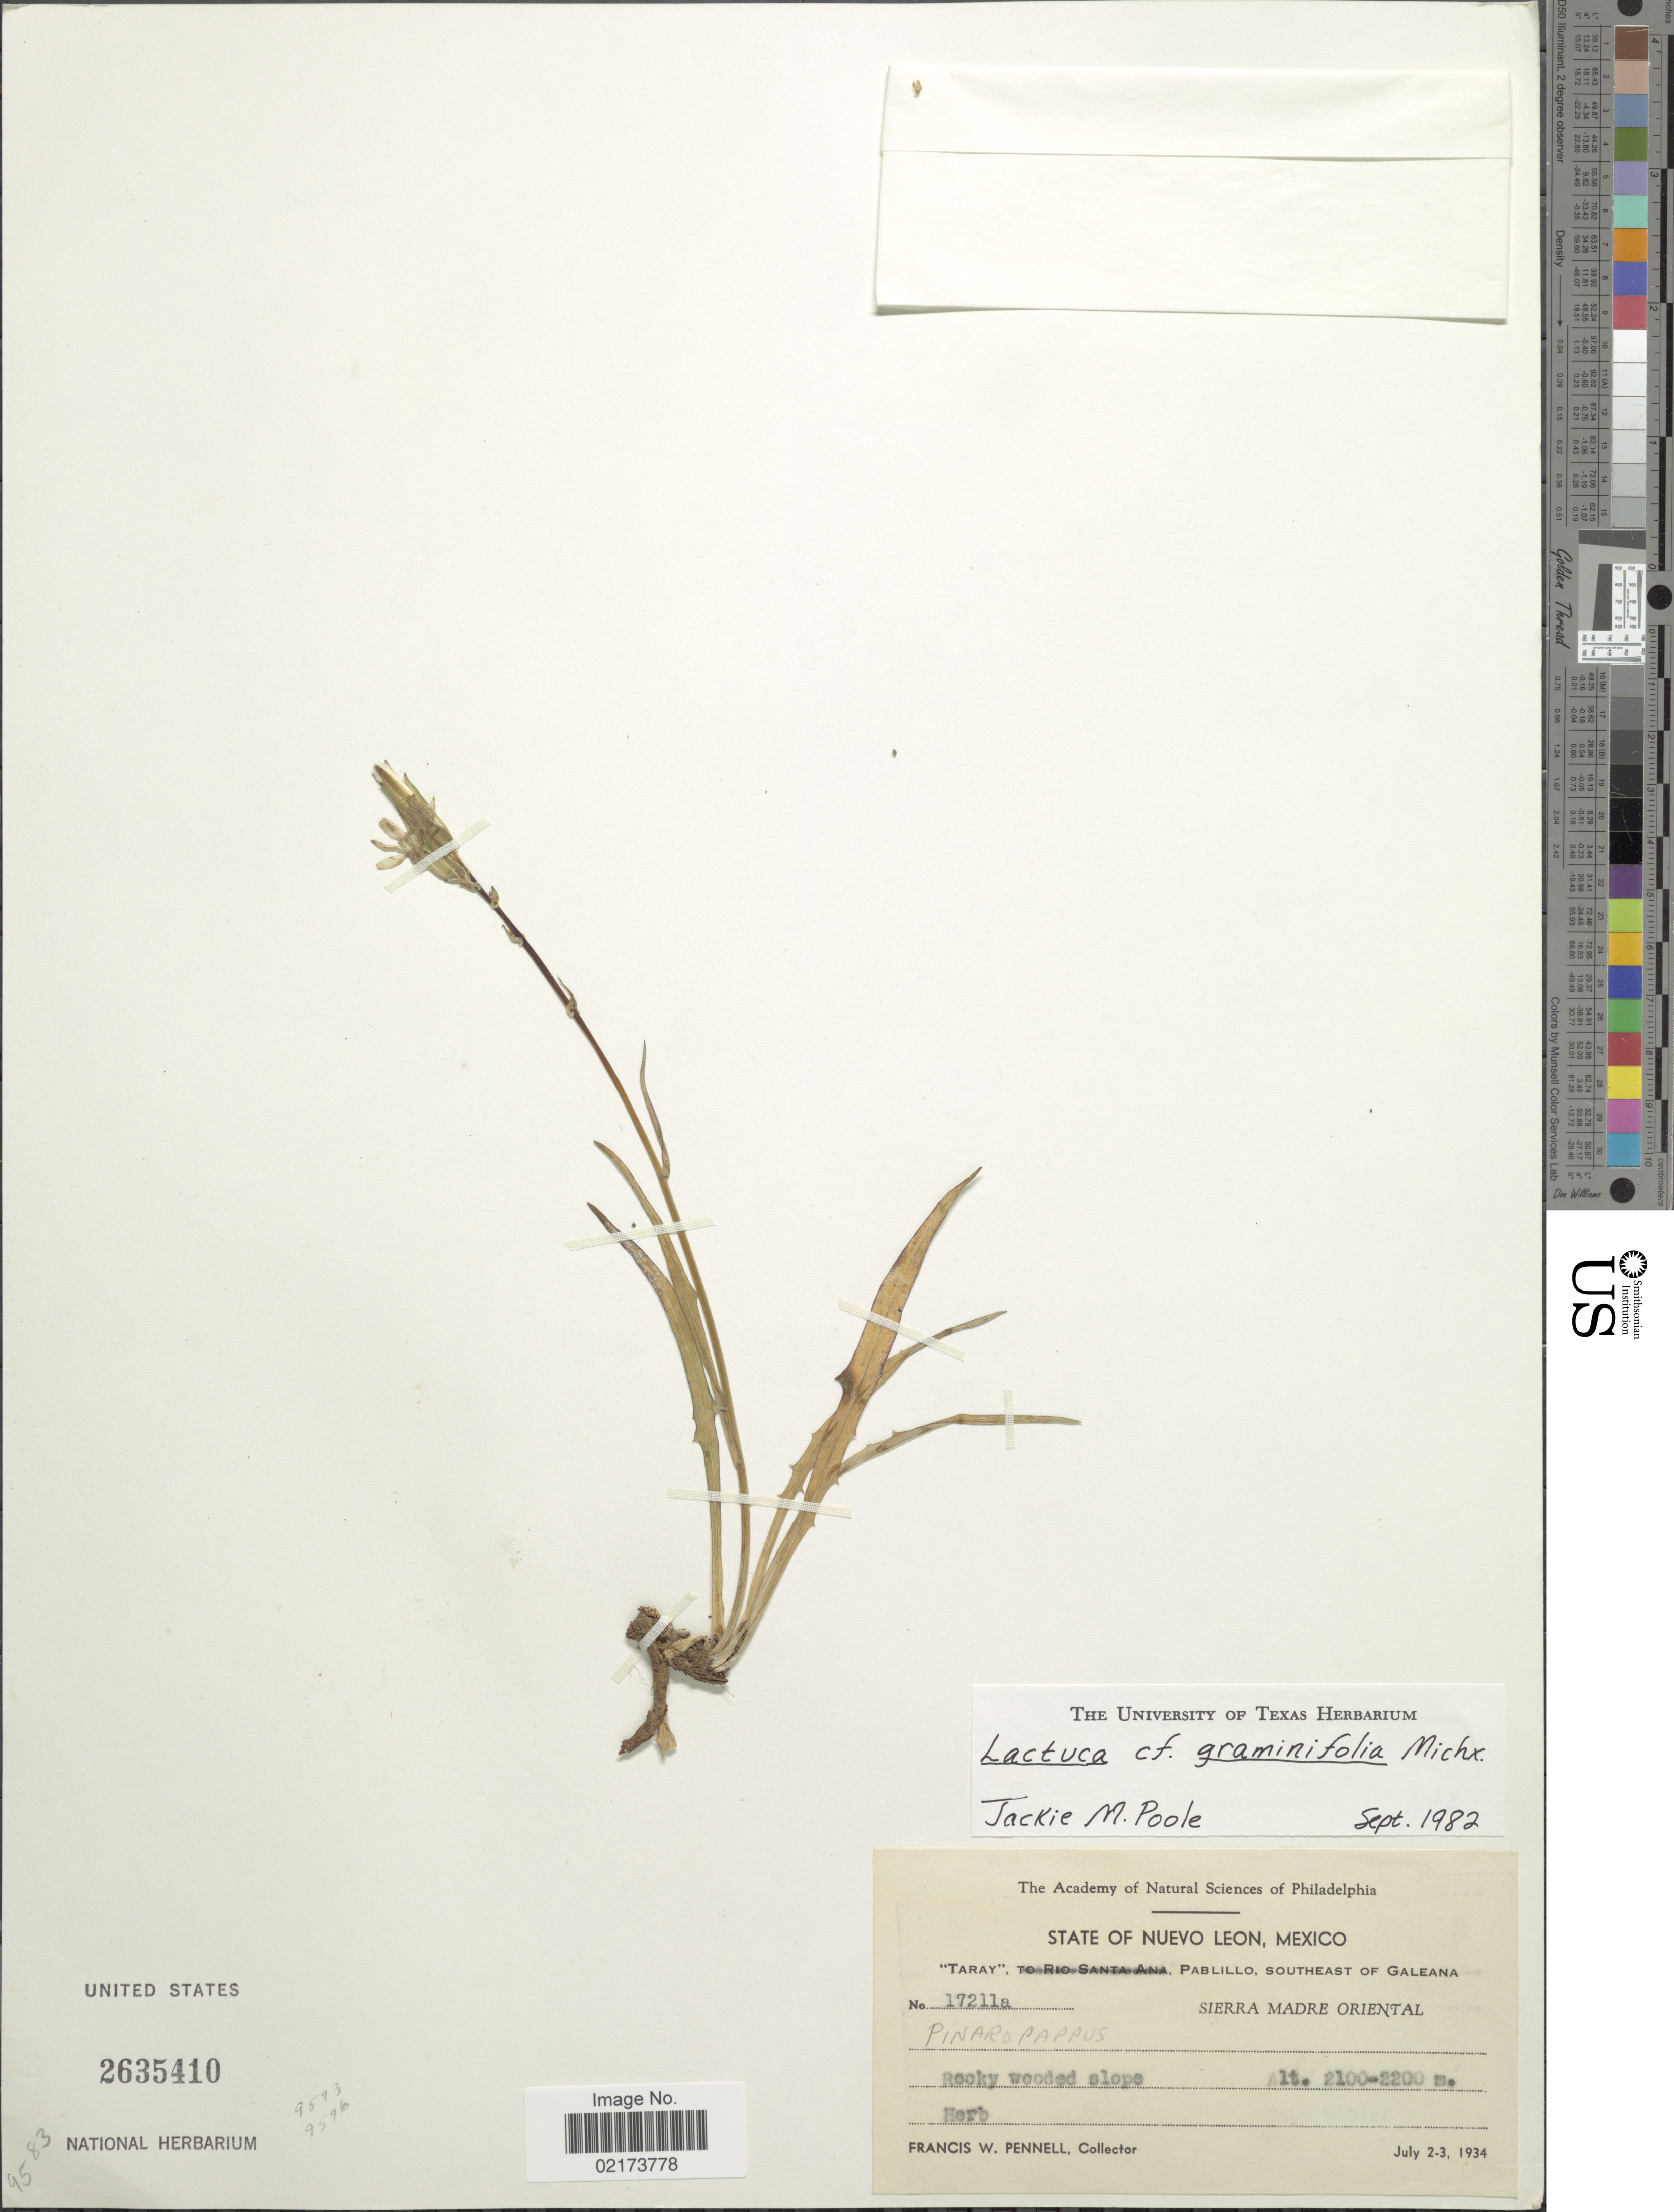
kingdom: Plantae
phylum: Tracheophyta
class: Magnoliopsida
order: Asterales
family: Asteraceae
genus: Lactuca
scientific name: Lactuca graminifolia var. mexicana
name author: McVaugh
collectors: F. W. Pennell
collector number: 17211a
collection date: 1934-07-02/1934-07-03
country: Mexico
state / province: Nuevo León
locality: Taray, Pabillo, southeast of Galeana, Sierra Madre Oriental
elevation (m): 2100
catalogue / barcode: US 2635410